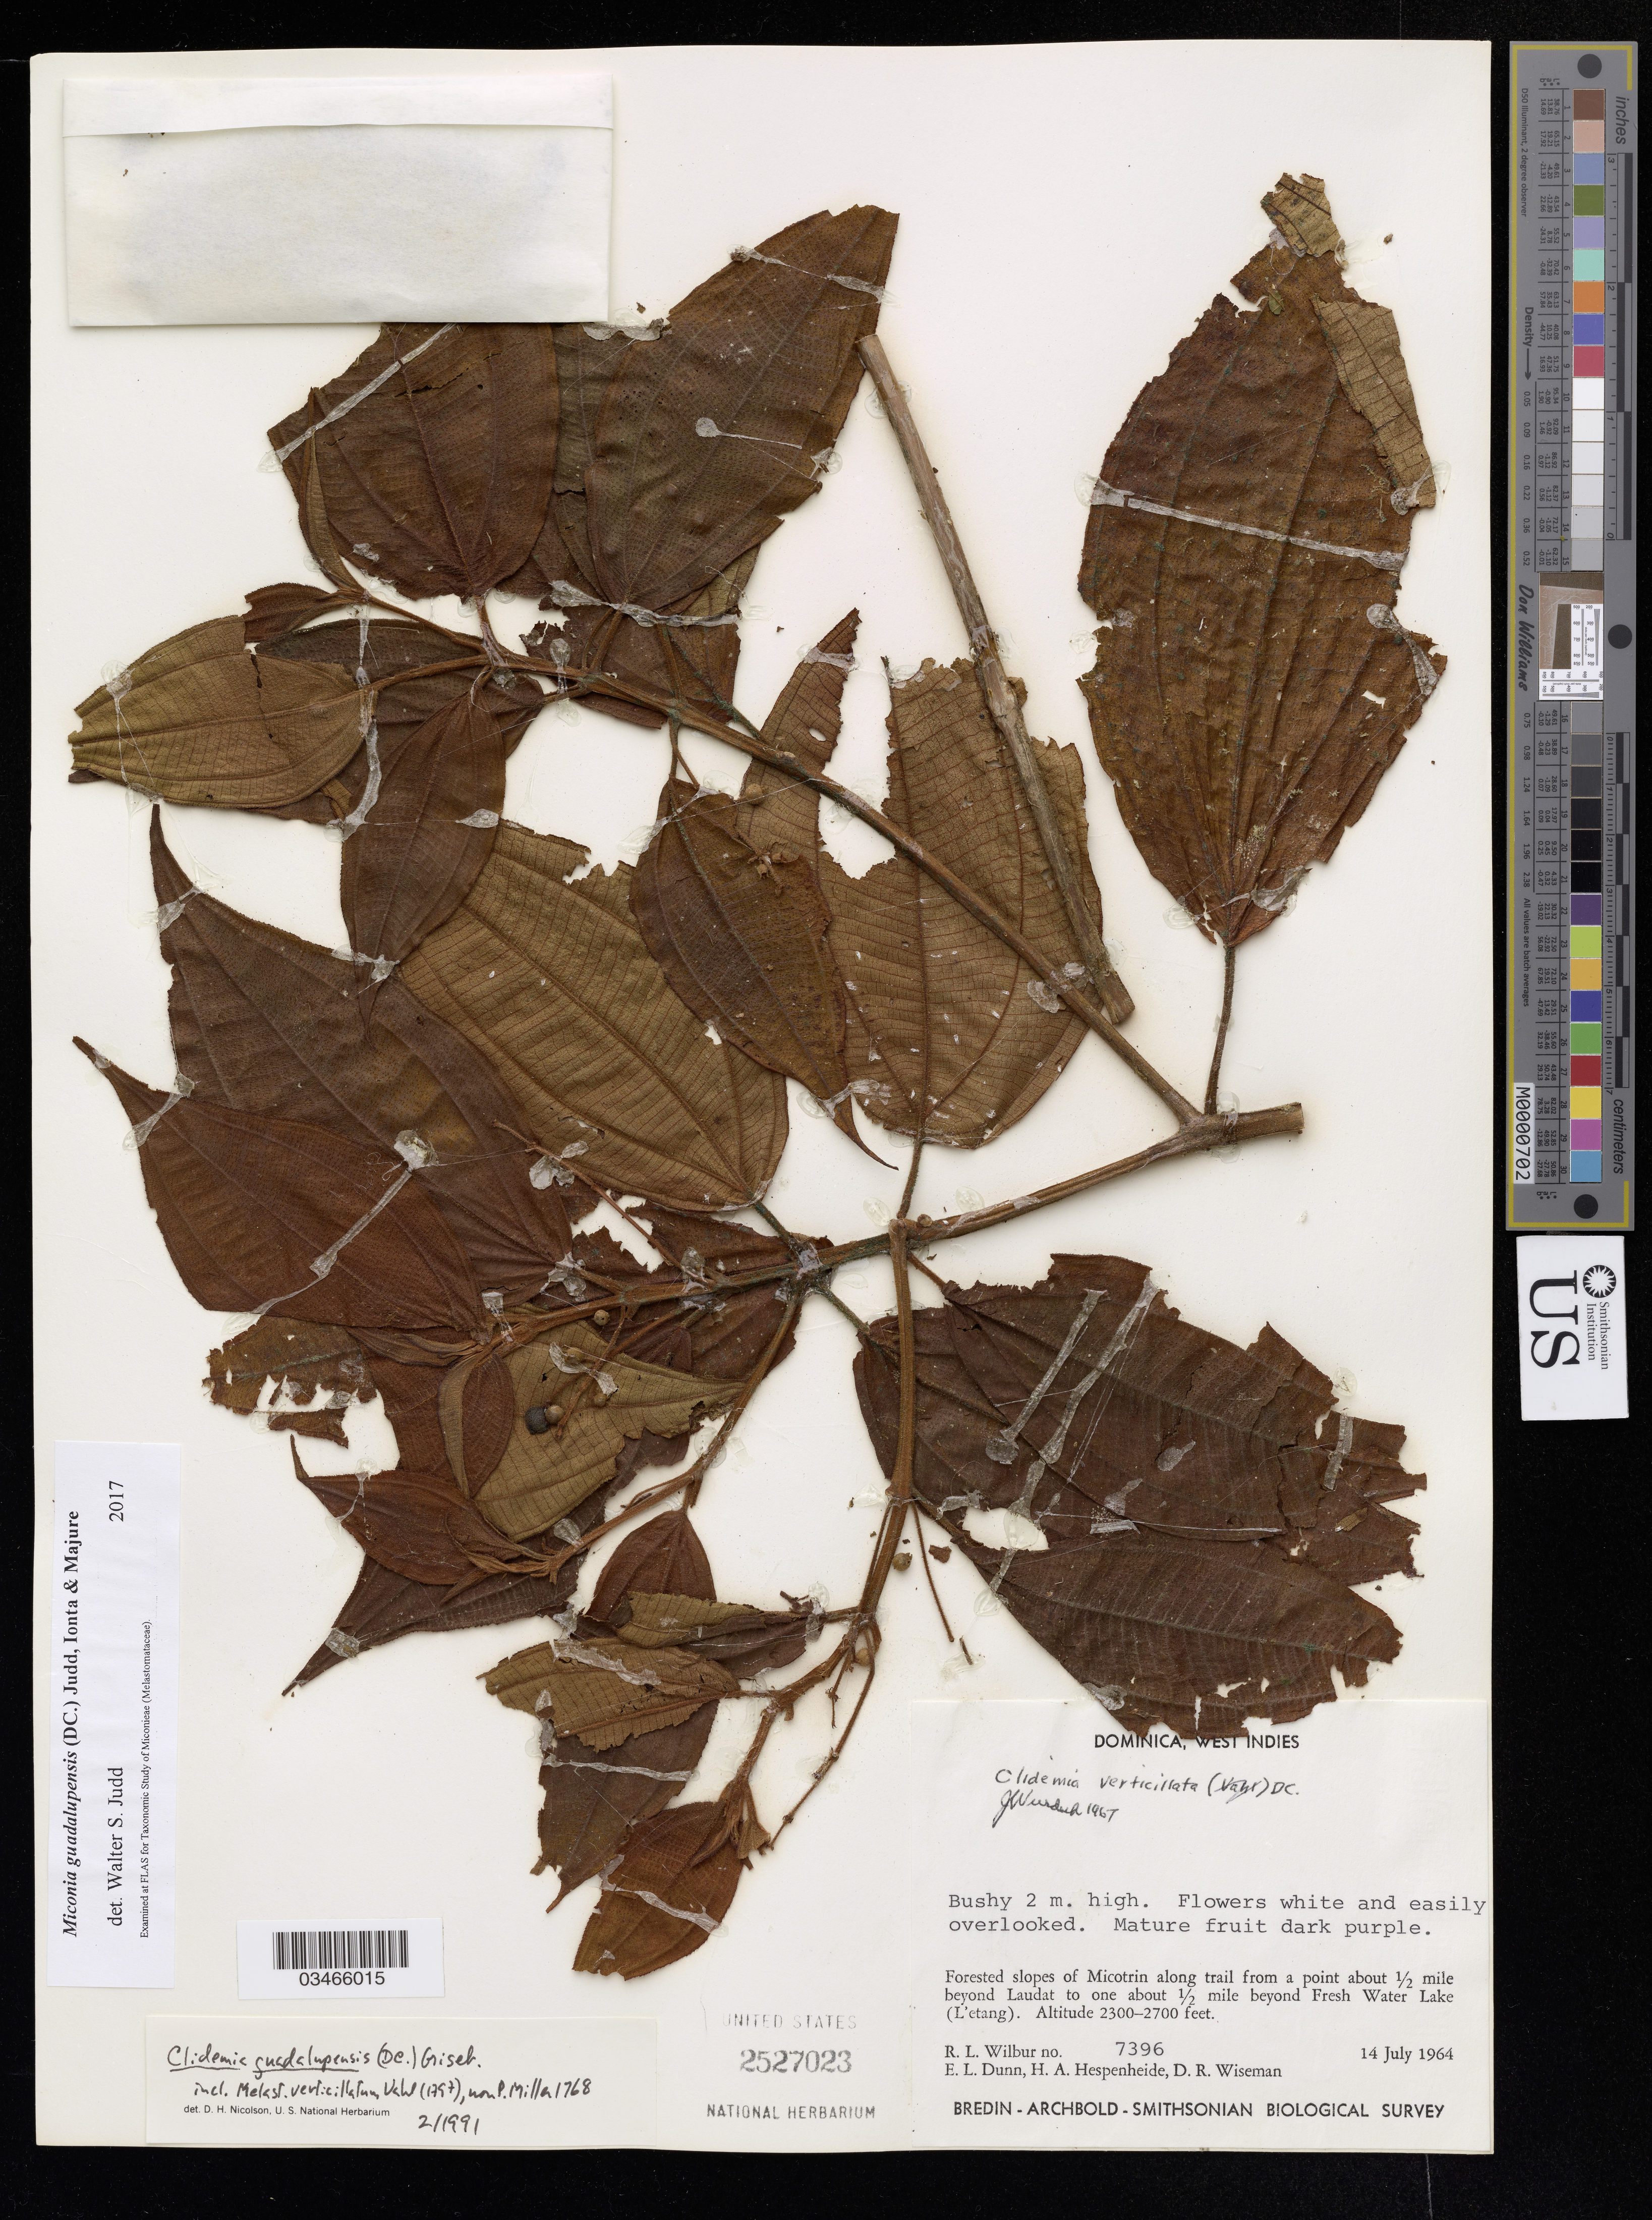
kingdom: Plantae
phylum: Tracheophyta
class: Magnoliopsida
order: Myrtales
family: Melastomataceae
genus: Miconia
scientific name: Miconia guadalupensis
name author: (DC.) Judd et al.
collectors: R. L. Wilbur, E. Dunn, H. A. Hespenheide & D. R. Wiseman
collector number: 7396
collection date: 1964-07-14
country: Dominica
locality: Forested slopes of Micotrin along trail from a point about 1/2 mile beyond to one about 1/2 mile beyond Fresh Water Lake (L'etang).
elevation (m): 701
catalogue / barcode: US 2527023